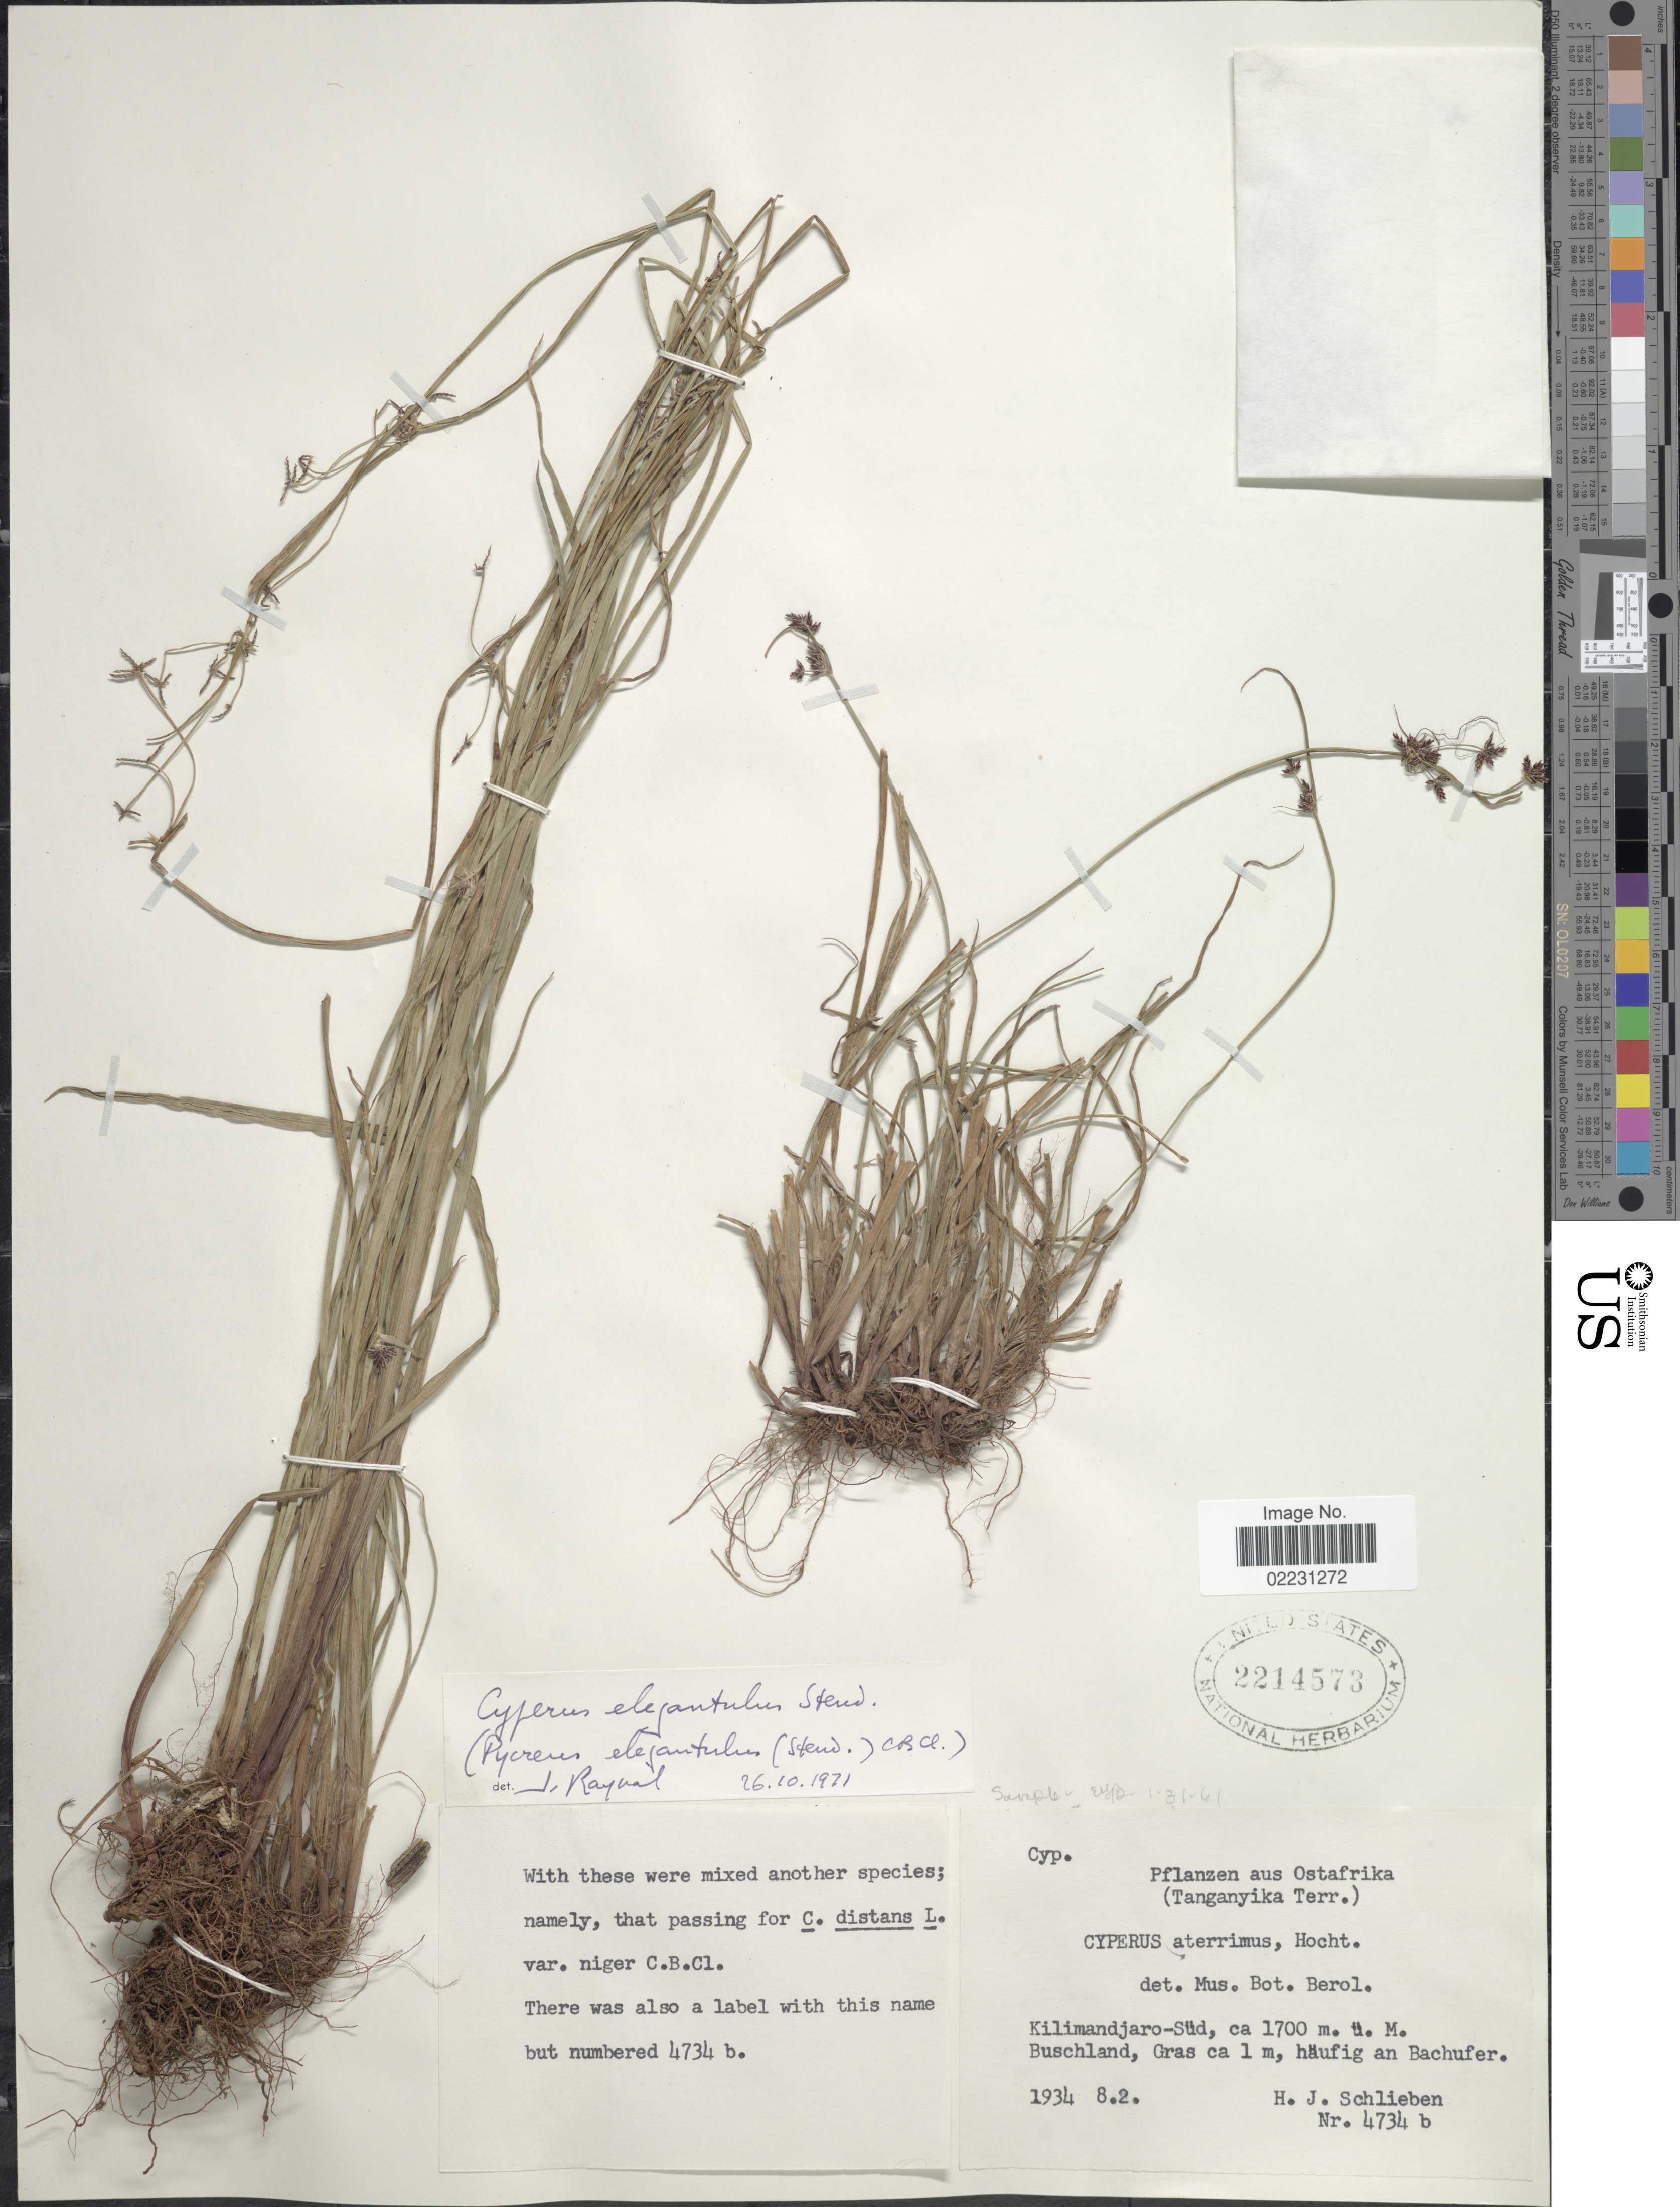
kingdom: Plantae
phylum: Tracheophyta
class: Liliopsida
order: Poales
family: Cyperaceae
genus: Cyperus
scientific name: Cyperus elegantulus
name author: Steud.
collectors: H. J. Schlieben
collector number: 4734b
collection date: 1934-08-02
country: Tanzania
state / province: Kilimanjaro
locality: Ostafrika (Tanganyika Terr.) Kilimandjaro-Sud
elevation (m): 1700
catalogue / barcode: US 2214573